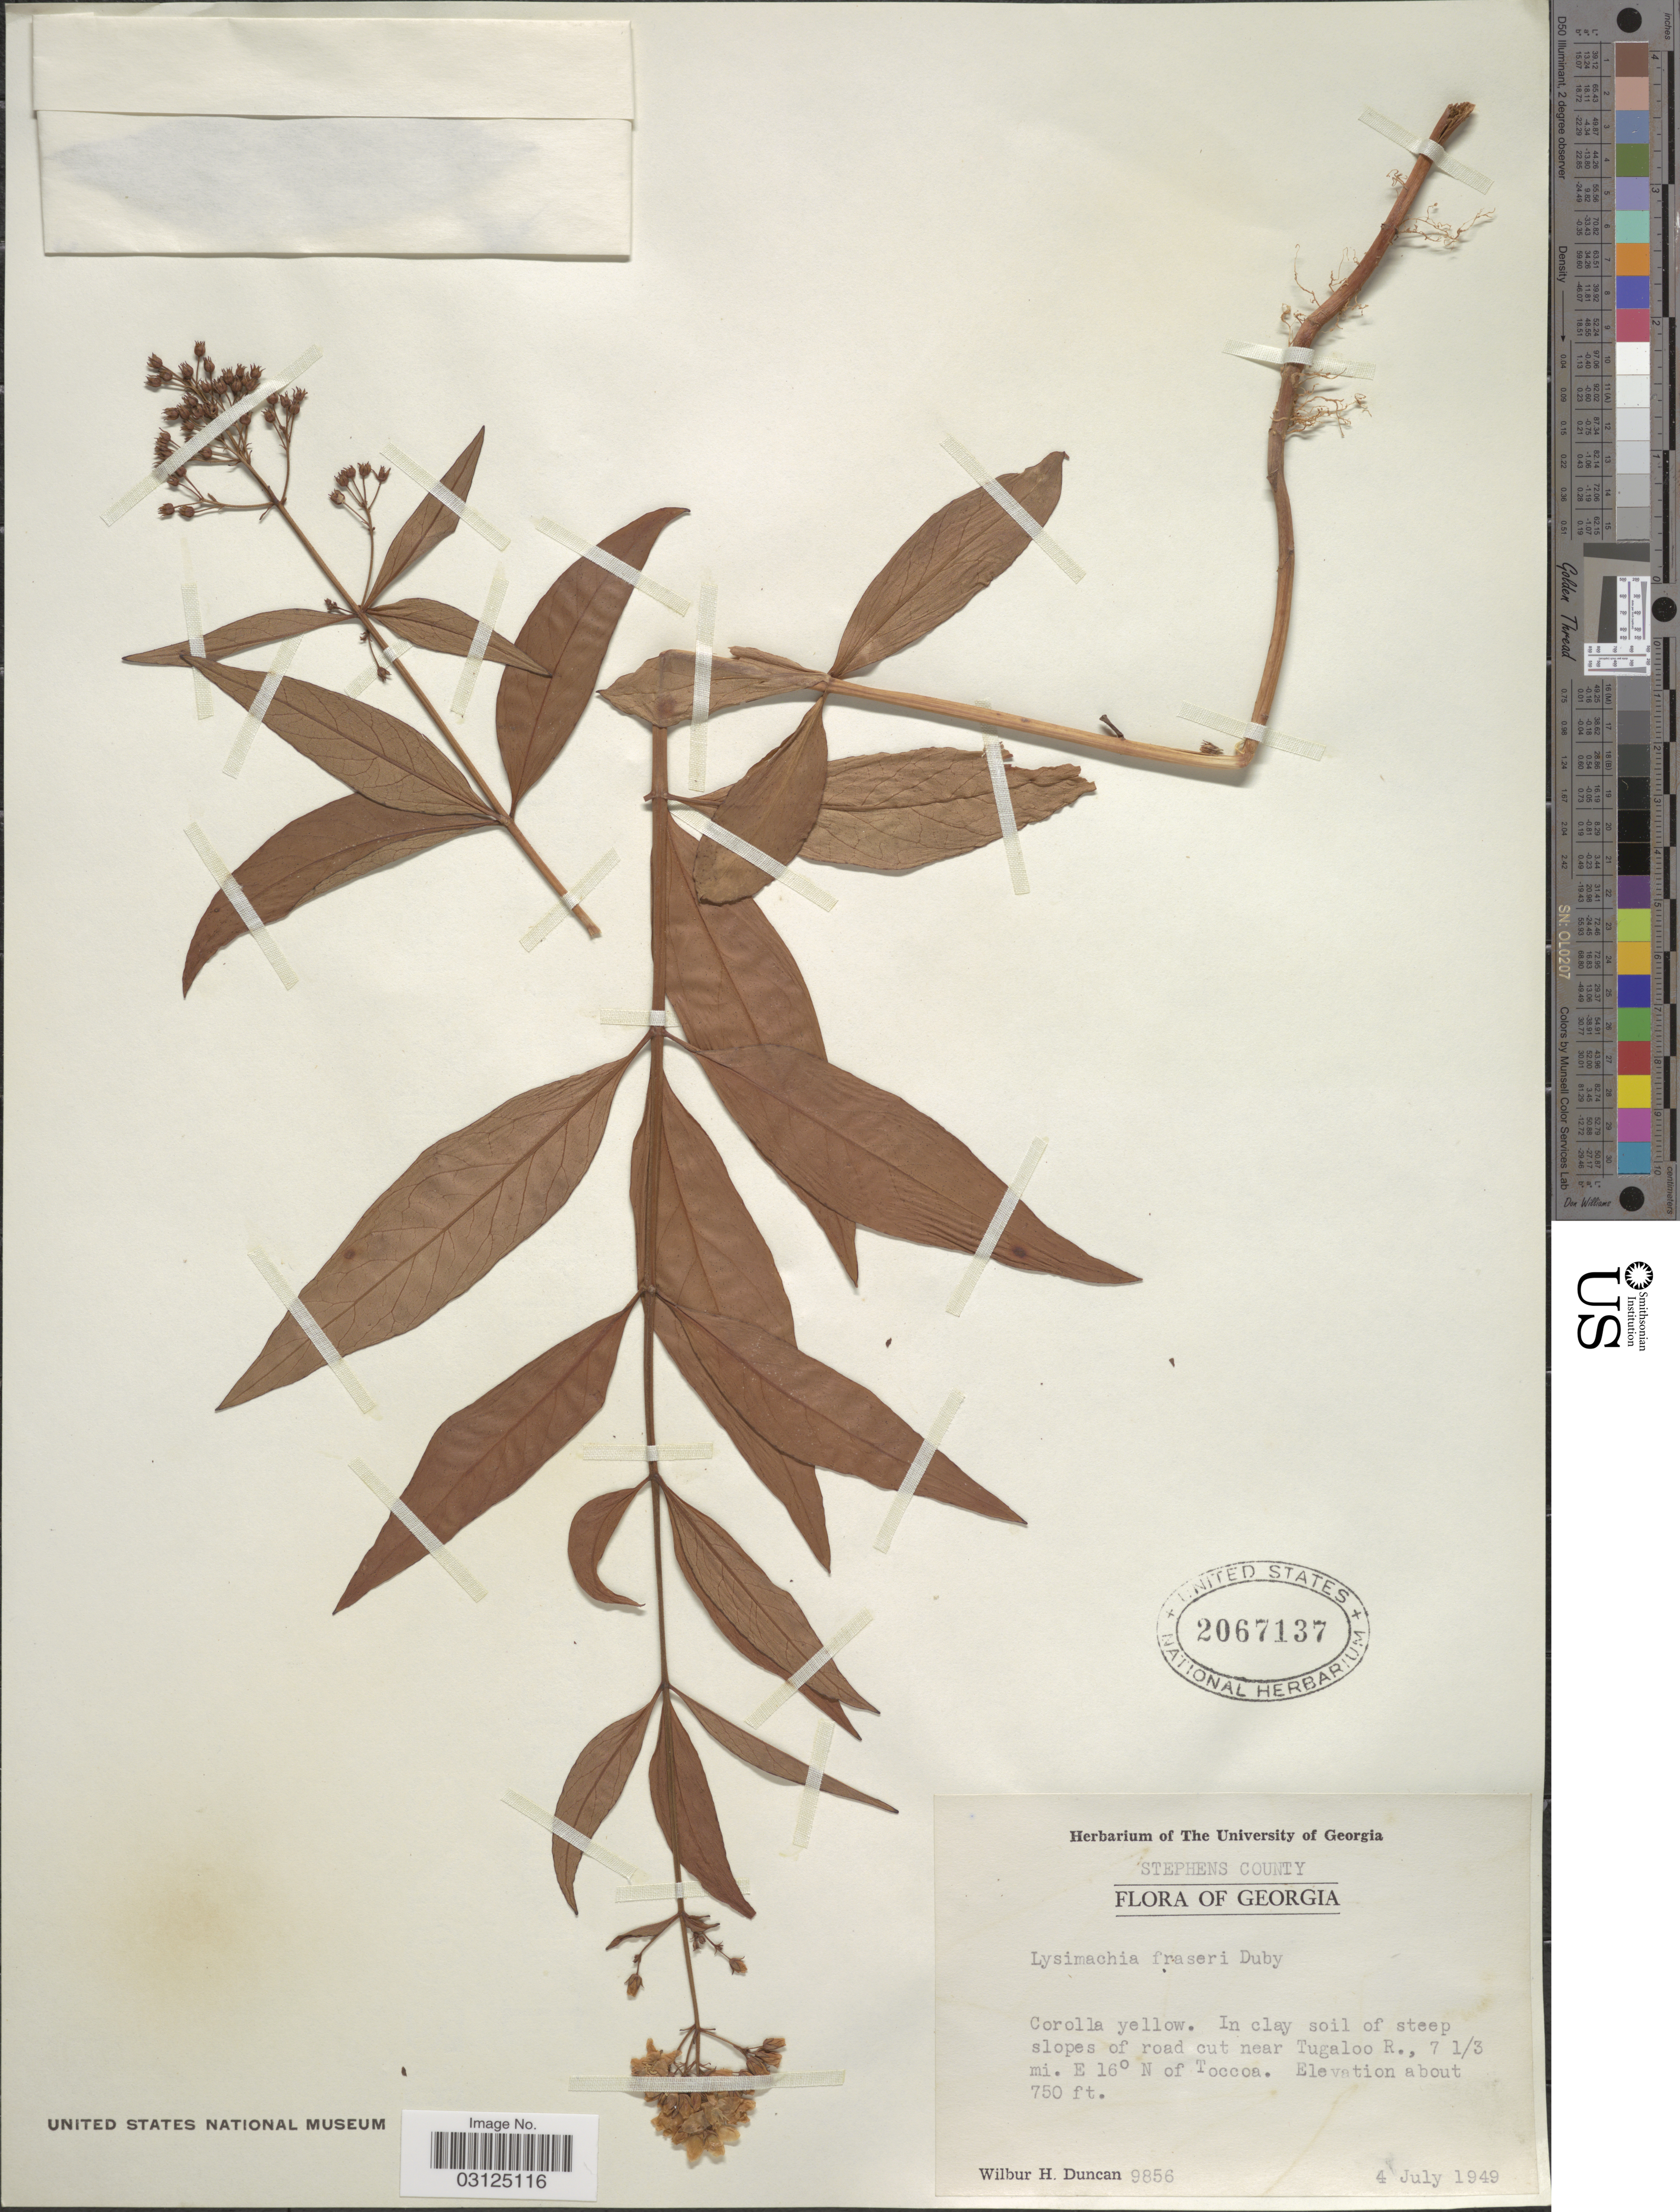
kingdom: Plantae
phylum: Tracheophyta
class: Magnoliopsida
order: Ericales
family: Primulaceae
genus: Lysimachia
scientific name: Lysimachia fraseri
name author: Duby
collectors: W. H. Duncan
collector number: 9856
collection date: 1949-07-04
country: United States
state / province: Georgia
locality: Stephens County. In clay soil of steep slopes of road cut near Tugaloo R., 7 1/3 mi. E 16° N of Toccoa.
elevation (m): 229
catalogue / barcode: US 2067137